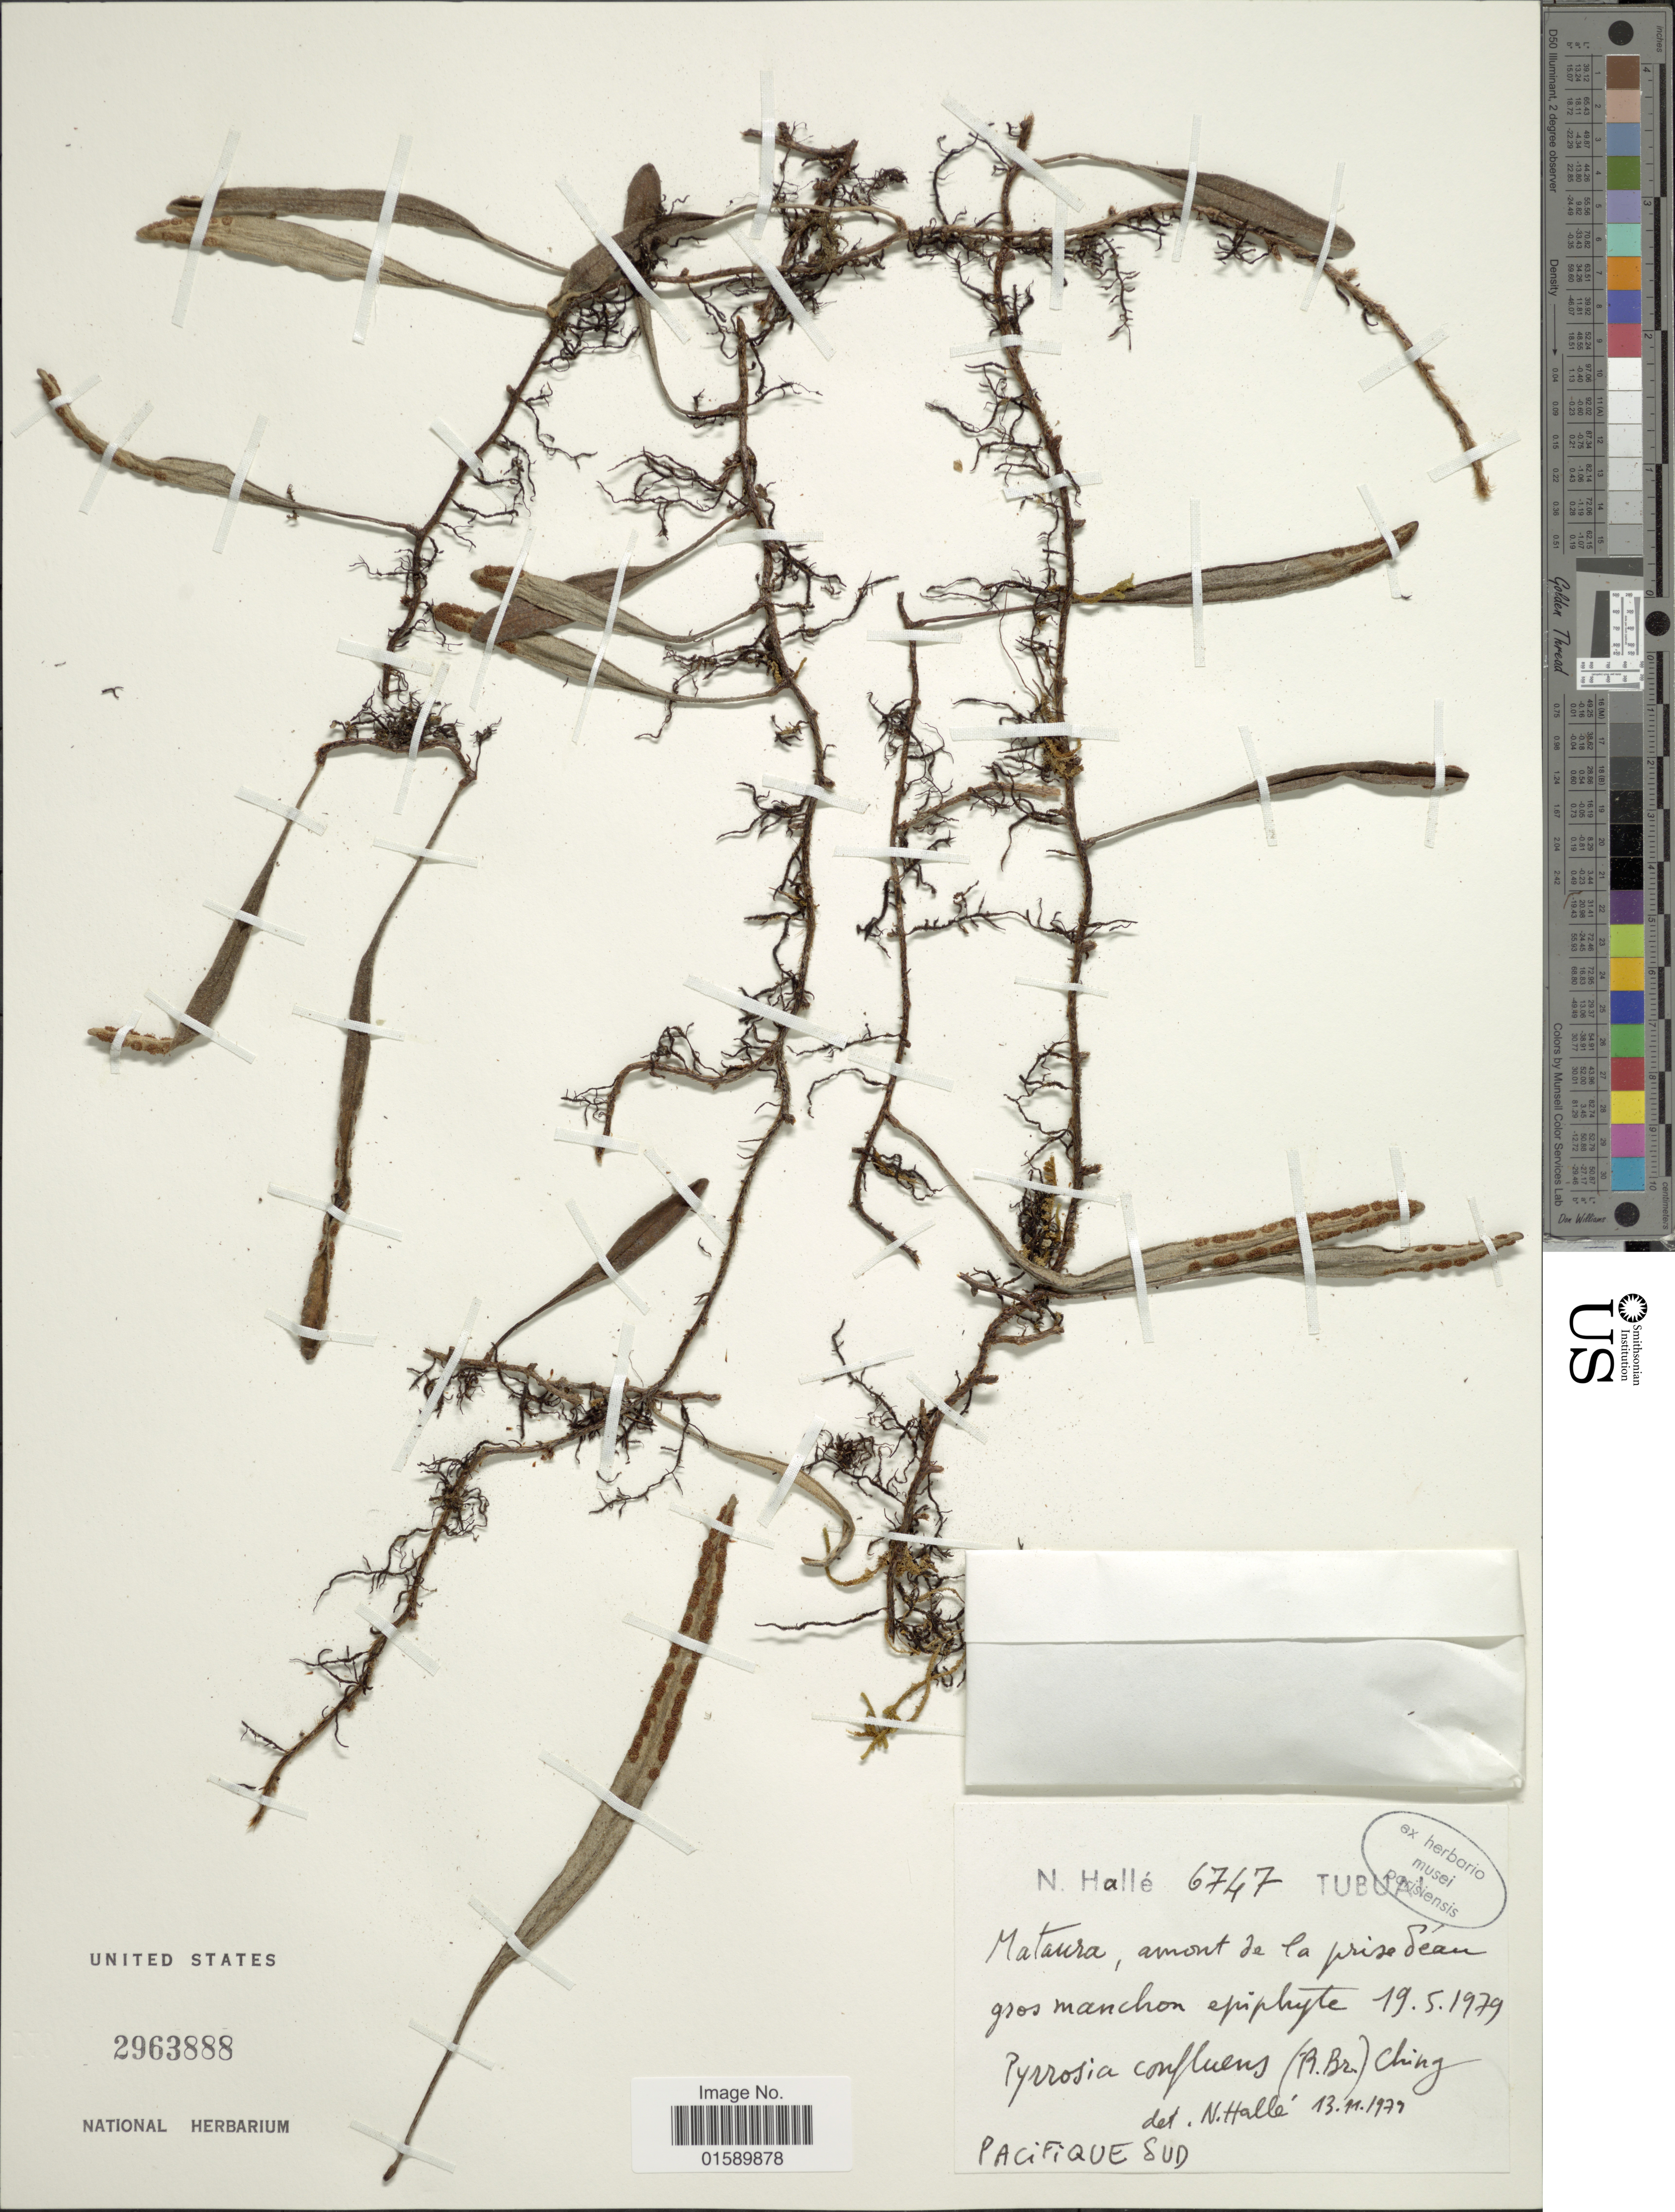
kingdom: Plantae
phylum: Tracheophyta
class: Polypodiopsida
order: Polypodiales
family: Polypodiaceae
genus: Pyrrosia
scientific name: Pyrrosia confluens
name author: (R. Br.) Ching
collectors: N. Hallé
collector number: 6747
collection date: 1979-05-19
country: French Polynesia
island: Tubuai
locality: Mataura, amont de la prise Jean gros manchon epiphyte, Pyrosia confluens, Pacifique Sud. [interpreted]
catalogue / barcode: US 2963888